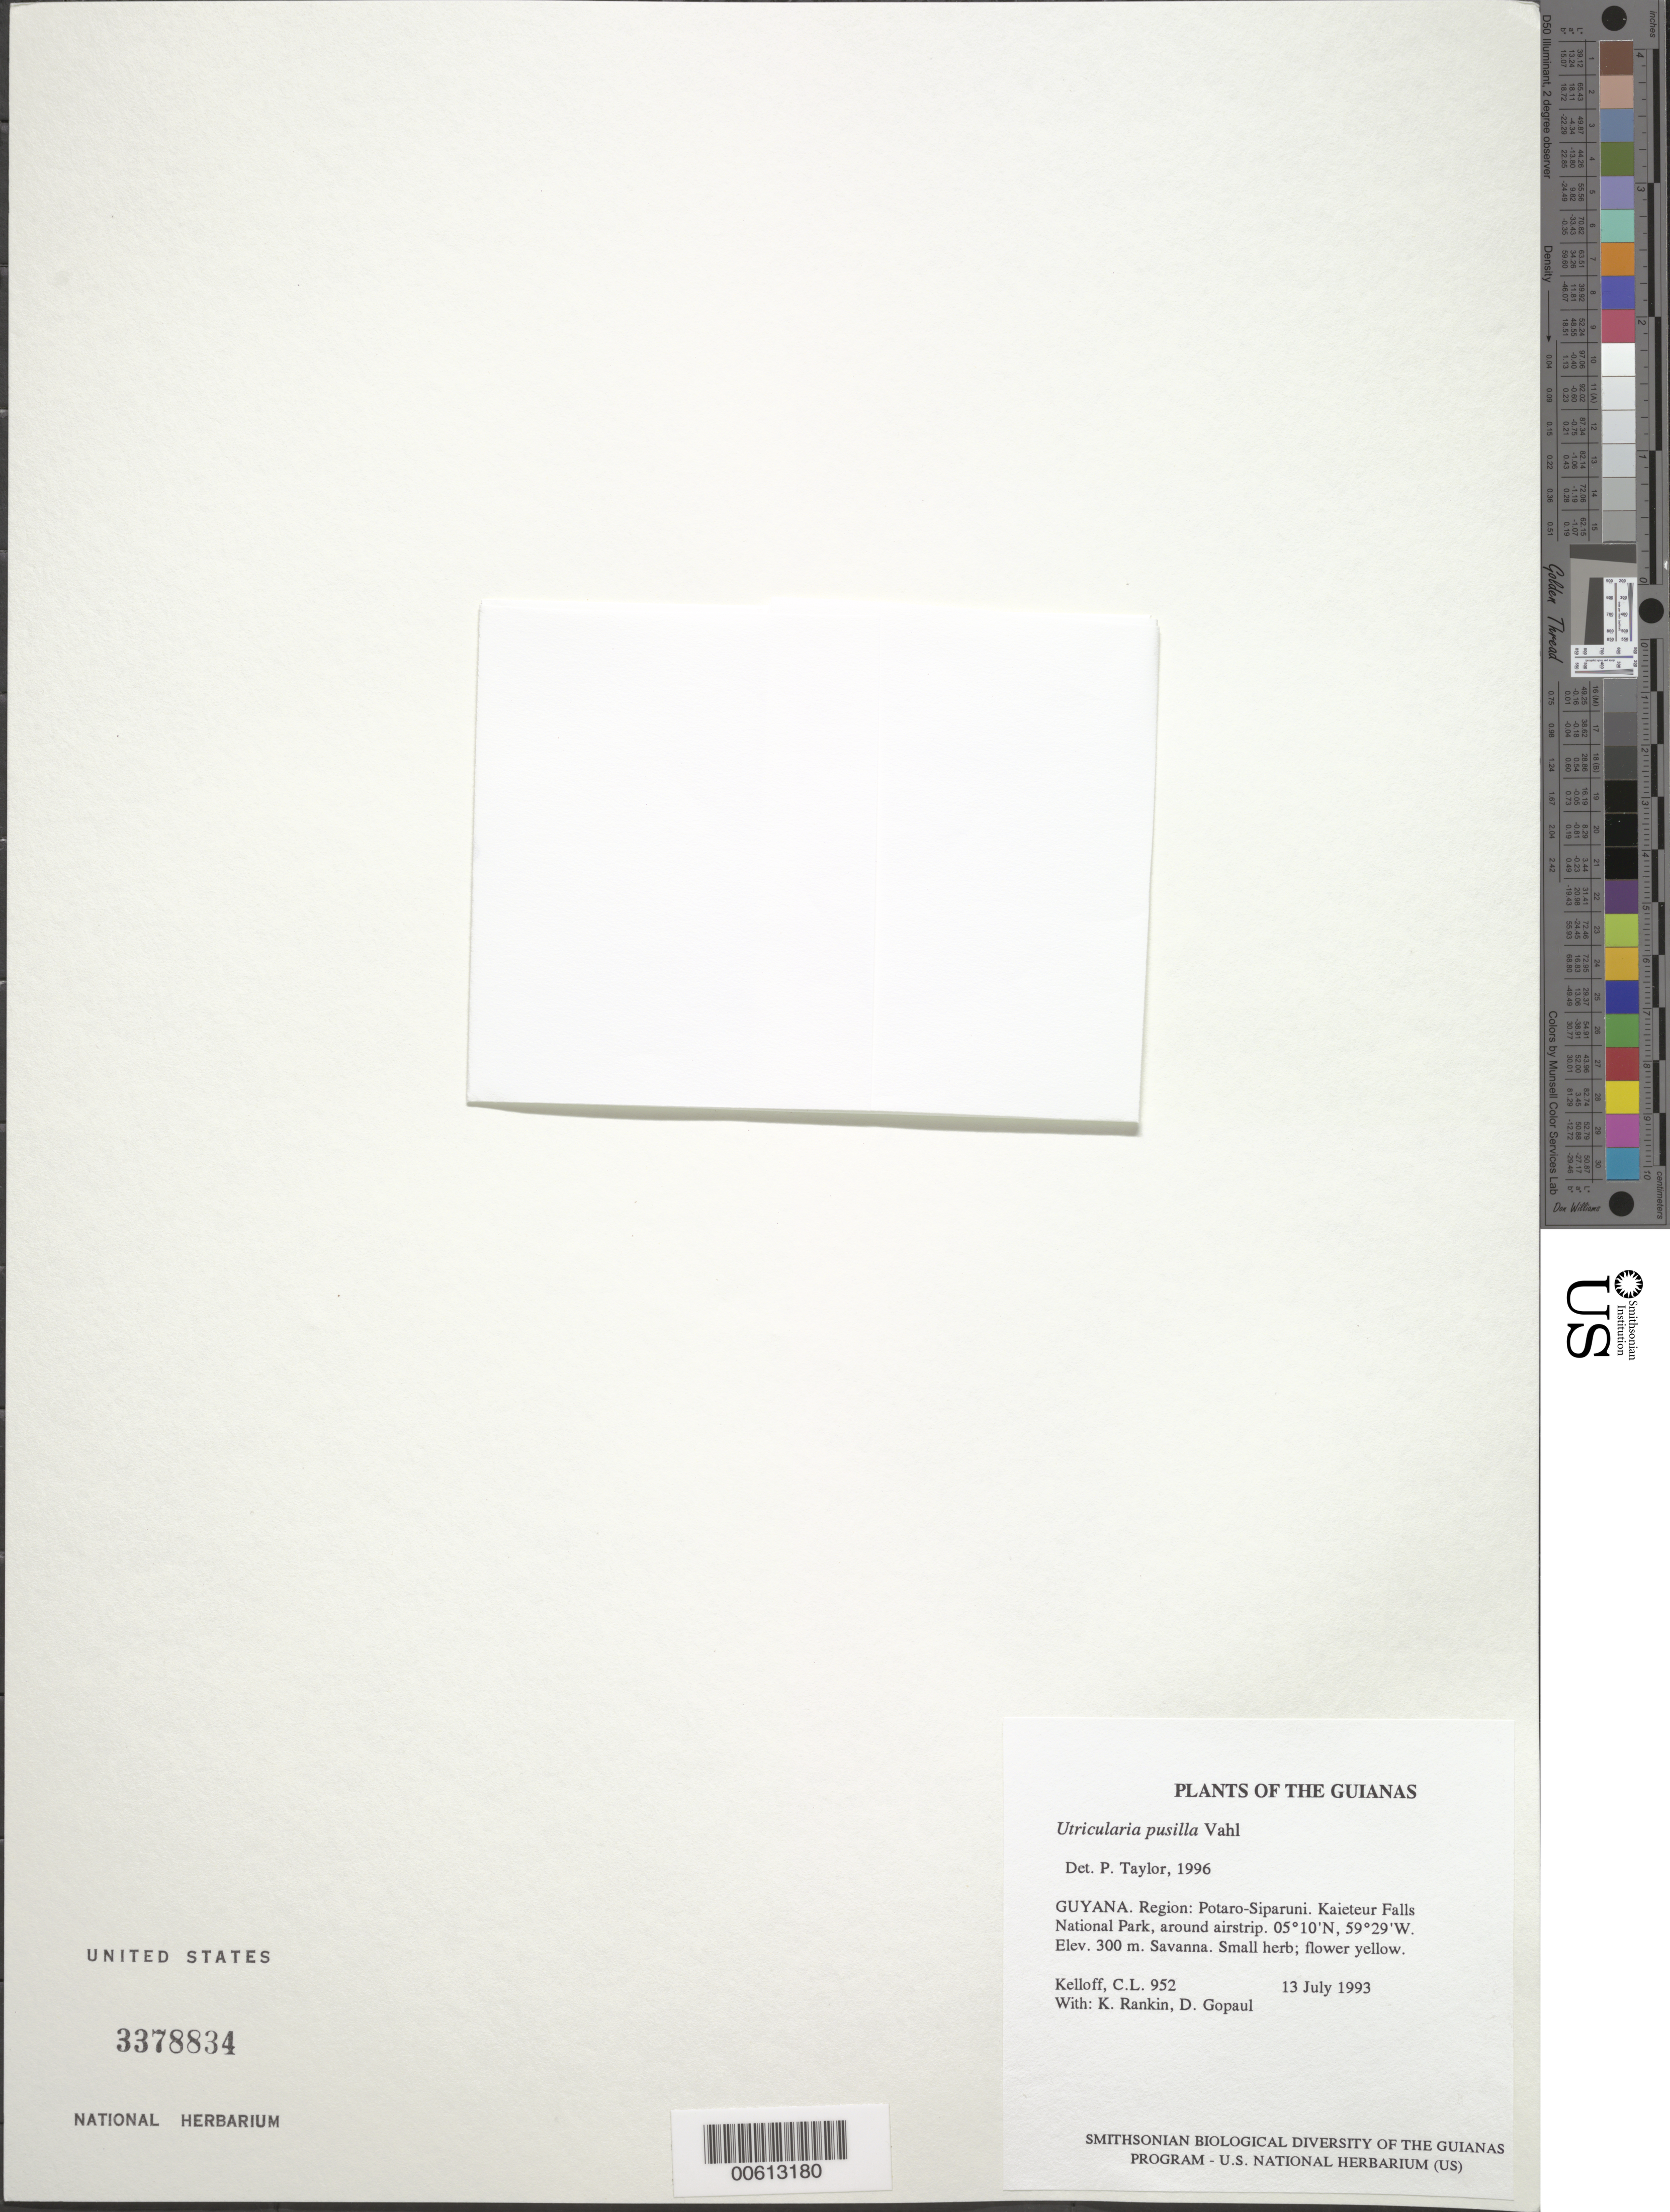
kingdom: Plantae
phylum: Tracheophyta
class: Magnoliopsida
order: Lamiales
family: Lentibulariaceae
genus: Utricularia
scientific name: Utricularia pusilla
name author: Vahl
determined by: Taylor, P.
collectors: C. L. Kelloff, K. Rankin & D. Gopaul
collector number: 952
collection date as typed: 13 July 1993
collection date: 1993-07-13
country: Guyana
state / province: Potaro-Siparuni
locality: Kaieteur Falls National Park, around airstrip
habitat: Savanna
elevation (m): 300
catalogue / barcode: US 3378834